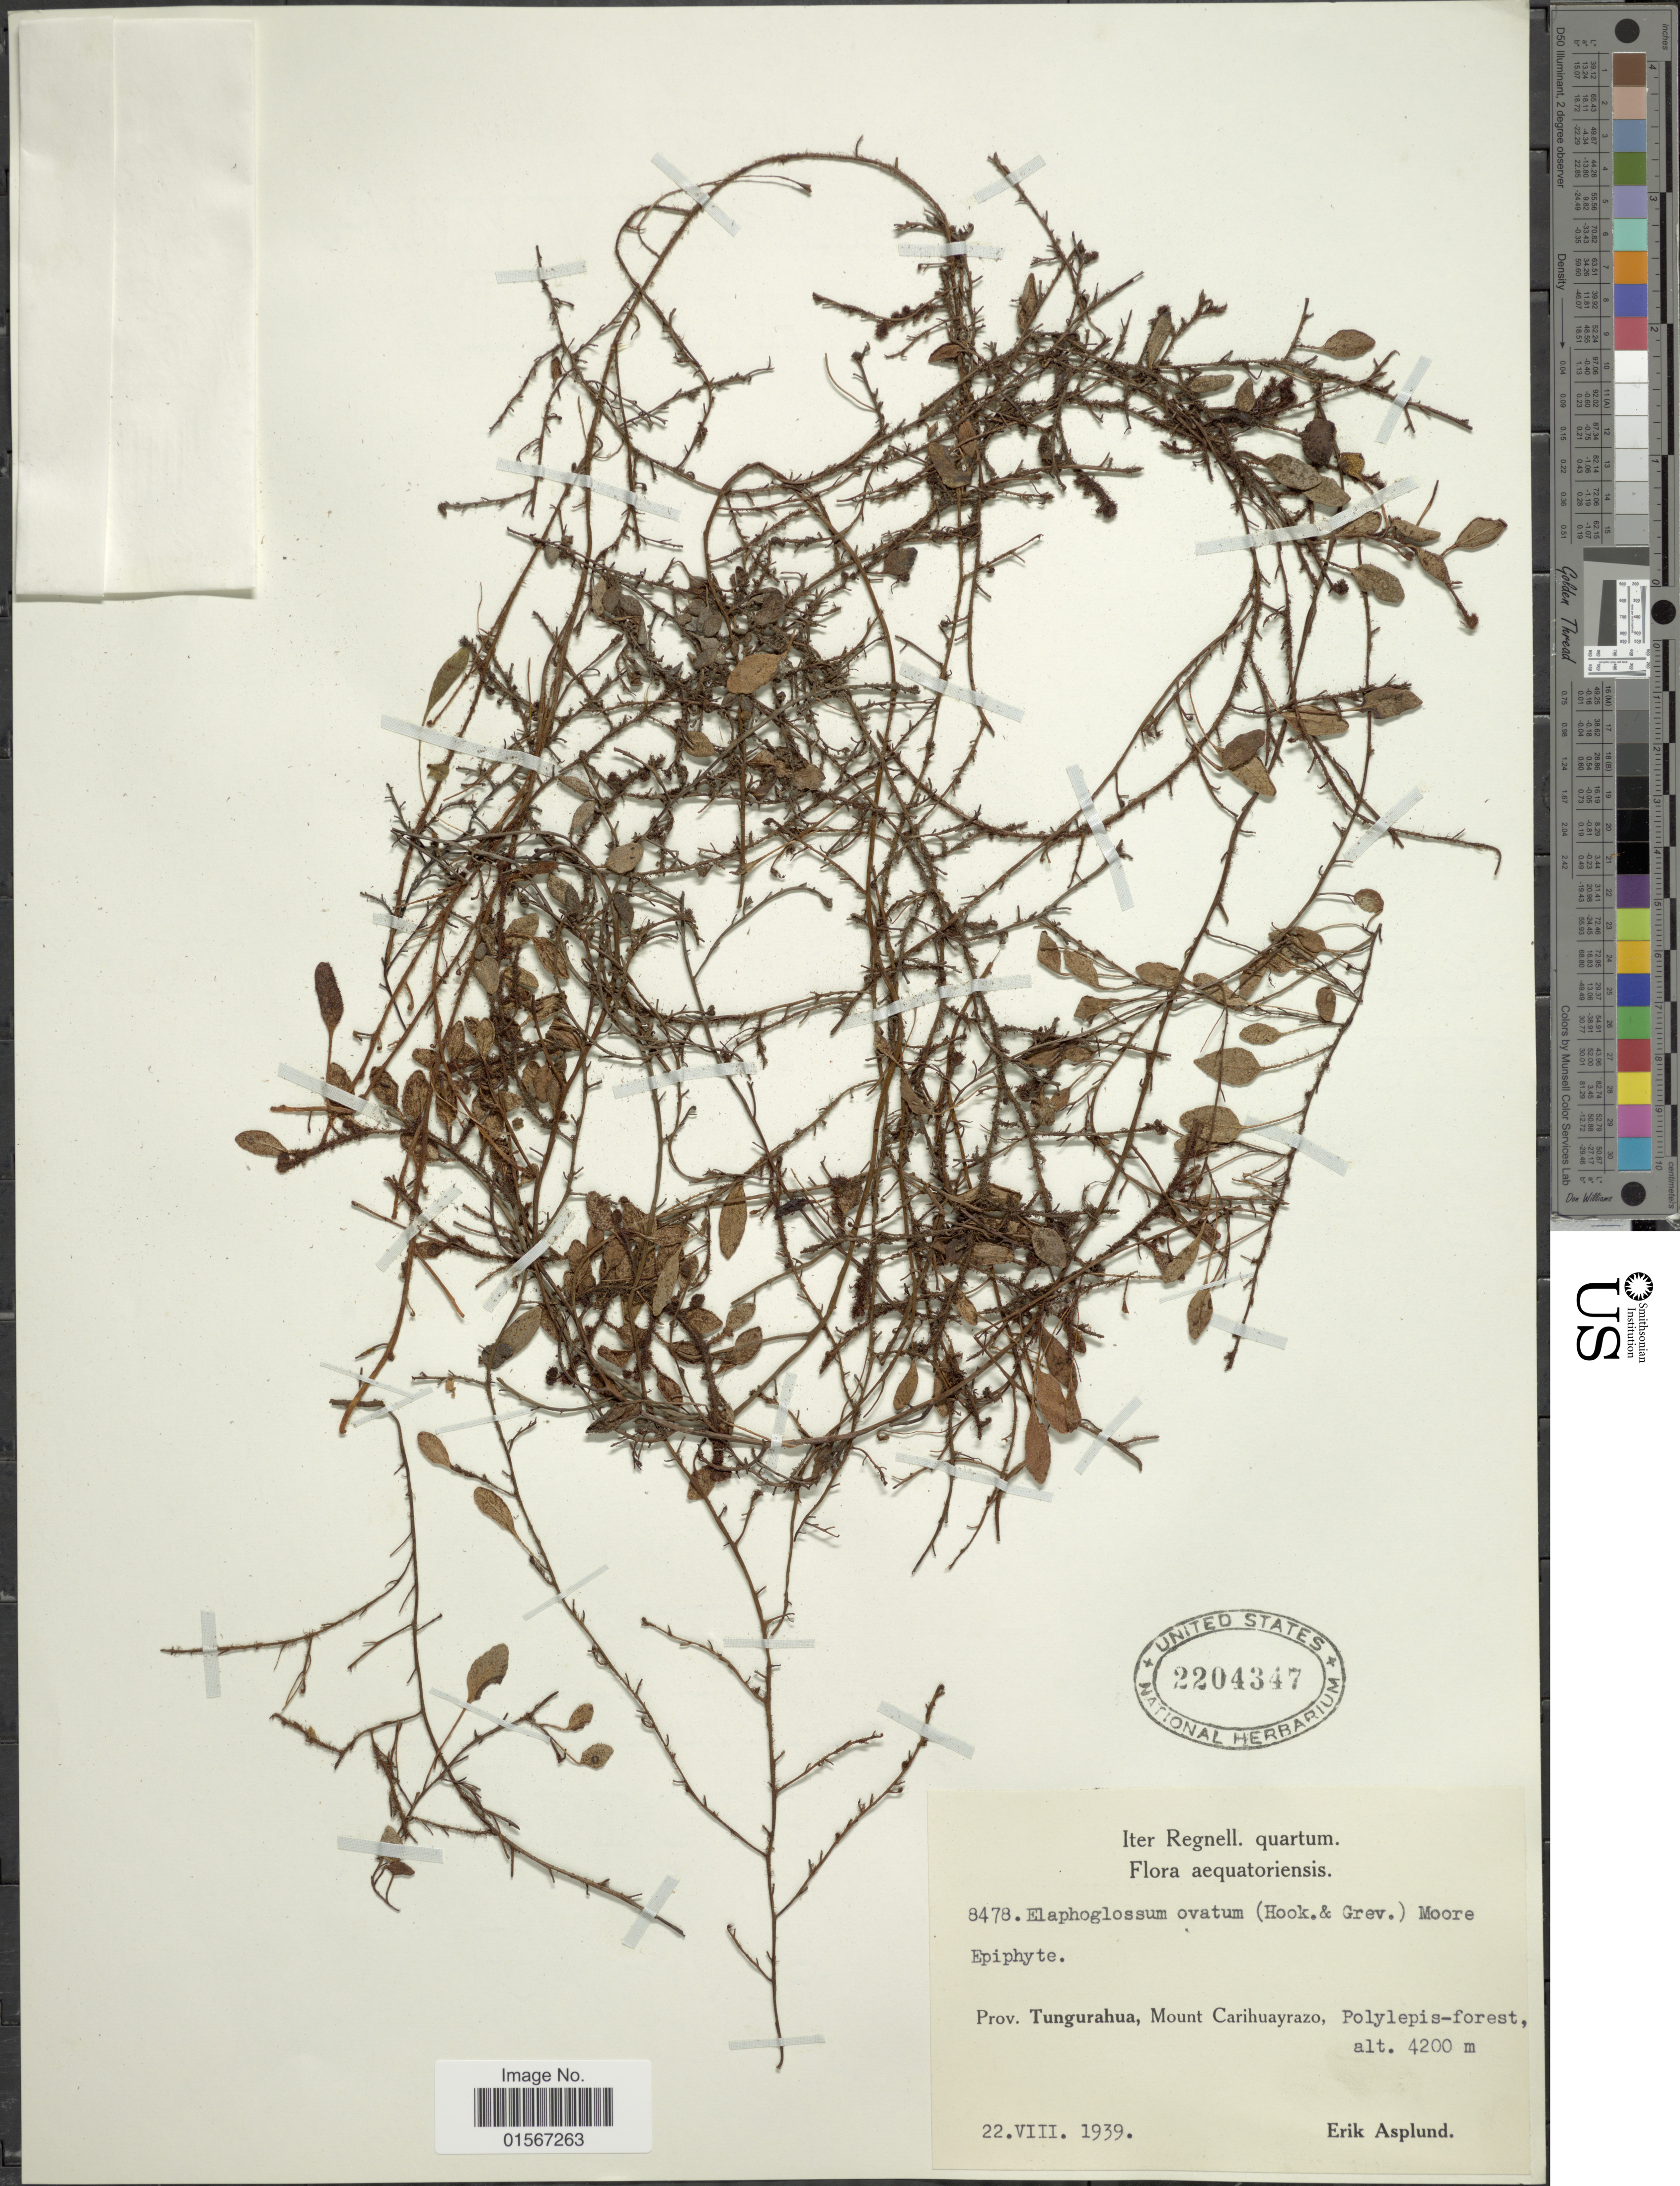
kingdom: Plantae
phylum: Tracheophyta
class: Polypodiopsida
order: Polypodiales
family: Dryopteridaceae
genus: Elaphoglossum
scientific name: Elaphoglossum ovatum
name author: (Hook. & Grev.) T. Moore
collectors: E. Asplund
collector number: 8478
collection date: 1939-08-22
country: Ecuador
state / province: Tungurahua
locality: Aequatoriensis, Prov. Tungurahua, Mount Carihuayrazo. Polylepis-forest.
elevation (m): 4200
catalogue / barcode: US 2204347